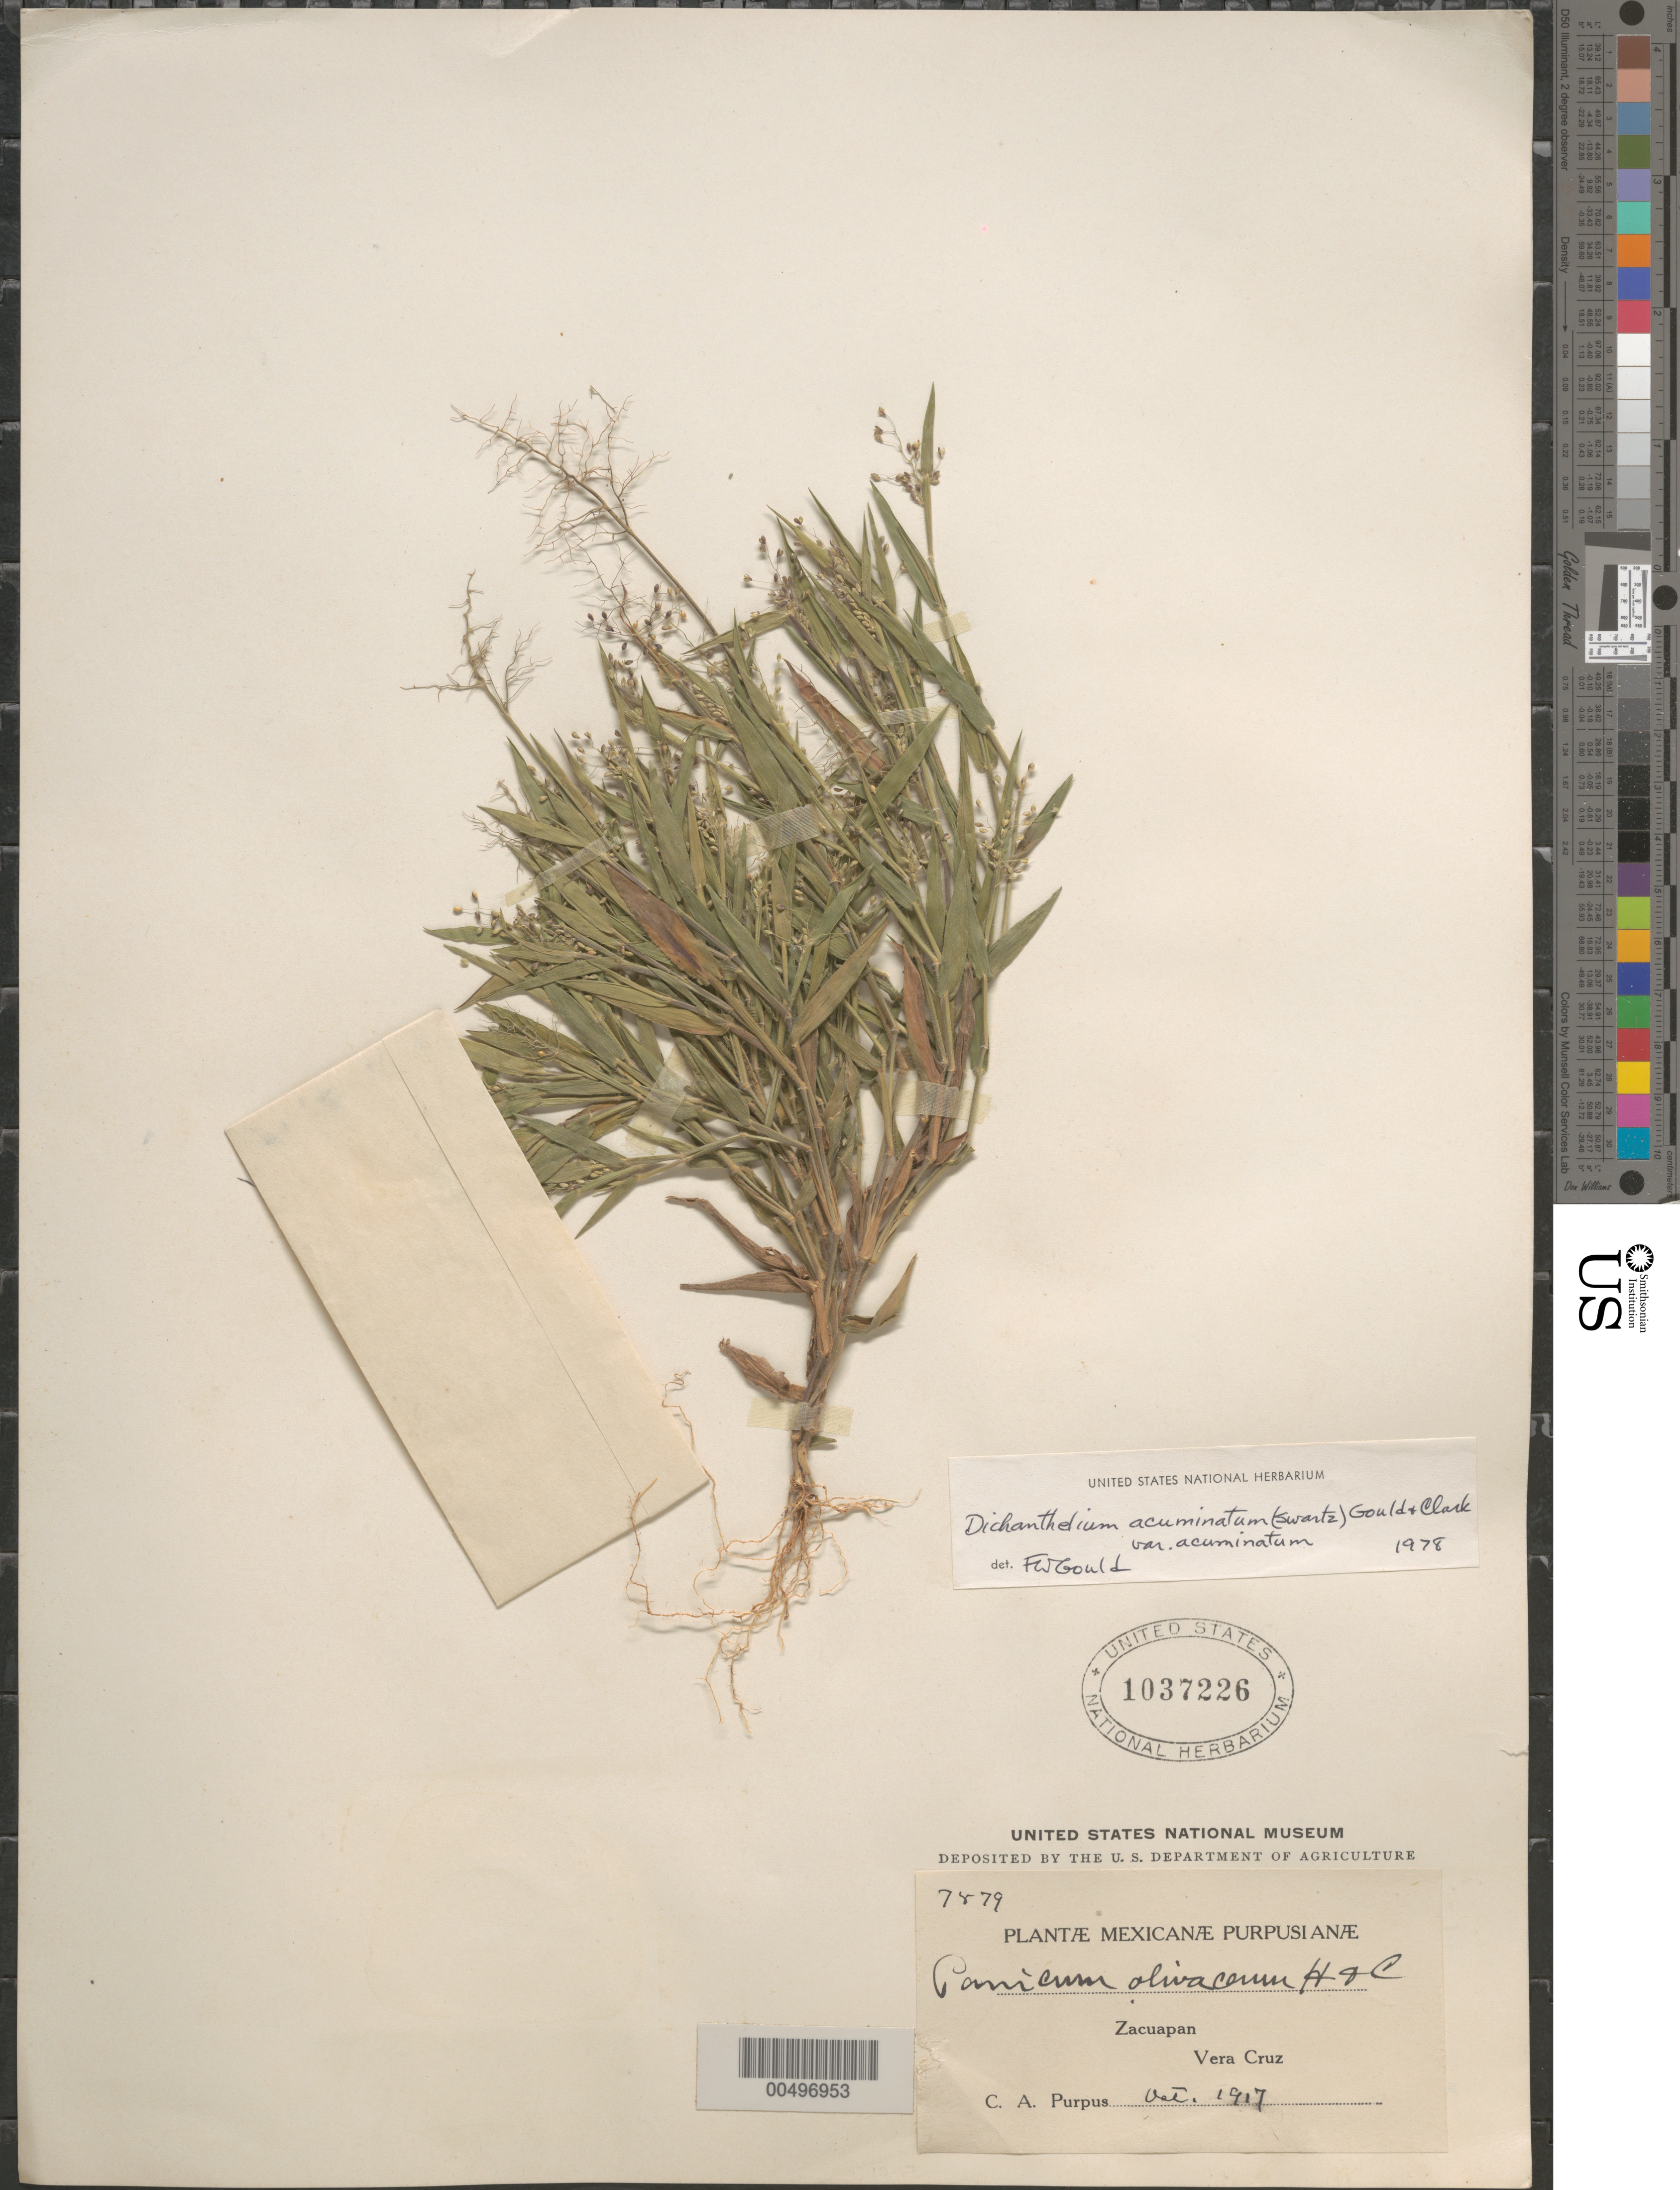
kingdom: Plantae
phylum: Tracheophyta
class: Liliopsida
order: Poales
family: Poaceae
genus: Dichanthelium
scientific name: Dichanthelium acuminatum var. acuminatum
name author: (Sw.) Gould & C.A. Clark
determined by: Gould, F. W.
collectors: C. A. Purpus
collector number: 7879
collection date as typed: Oct 1917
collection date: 1917-10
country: Mexico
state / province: Veracruz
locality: Zacuapan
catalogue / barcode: US 1037226